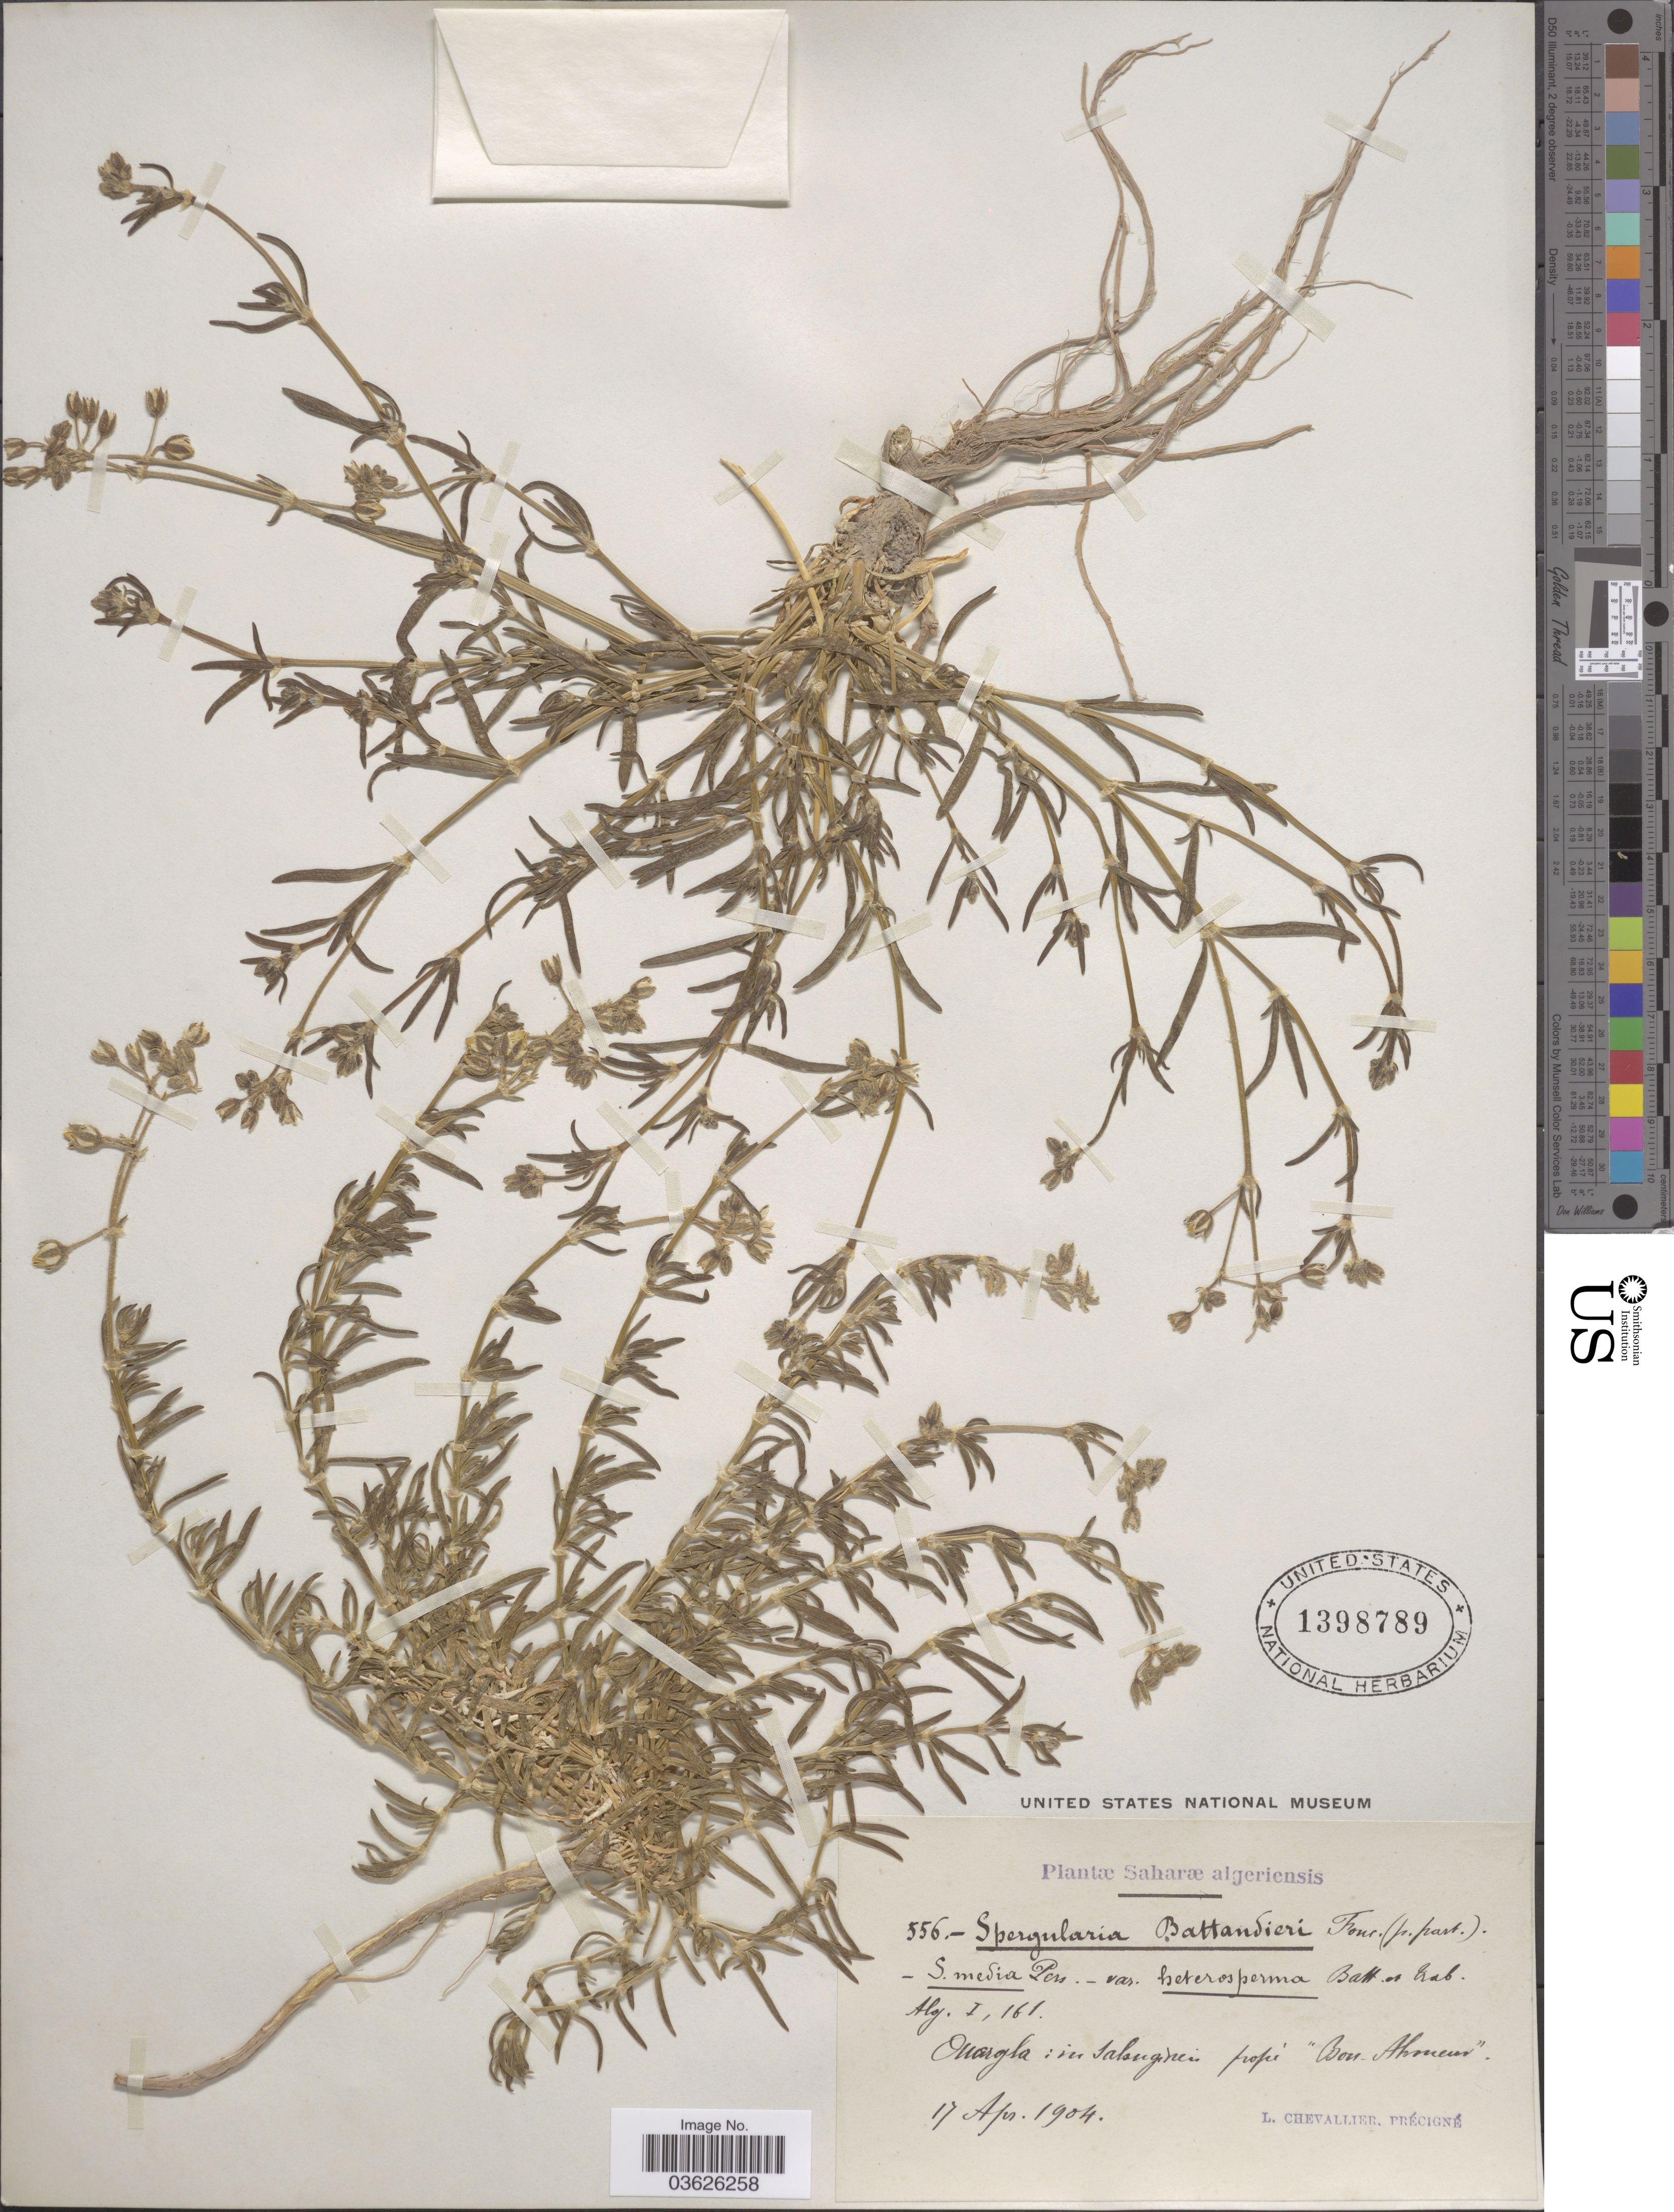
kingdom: Plantae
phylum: Tracheophyta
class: Magnoliopsida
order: Caryophyllales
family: Caryophyllaceae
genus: Spergularia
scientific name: Spergularia battandieri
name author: Foucaud ex E.A. Durand & Barratte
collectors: L. Chevallier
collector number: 556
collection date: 1904-04-17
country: Algeria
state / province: Ouargla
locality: Saharæ algeriensis. In Sabugrein propè "Bon - Ahmeur".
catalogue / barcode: US 1398789